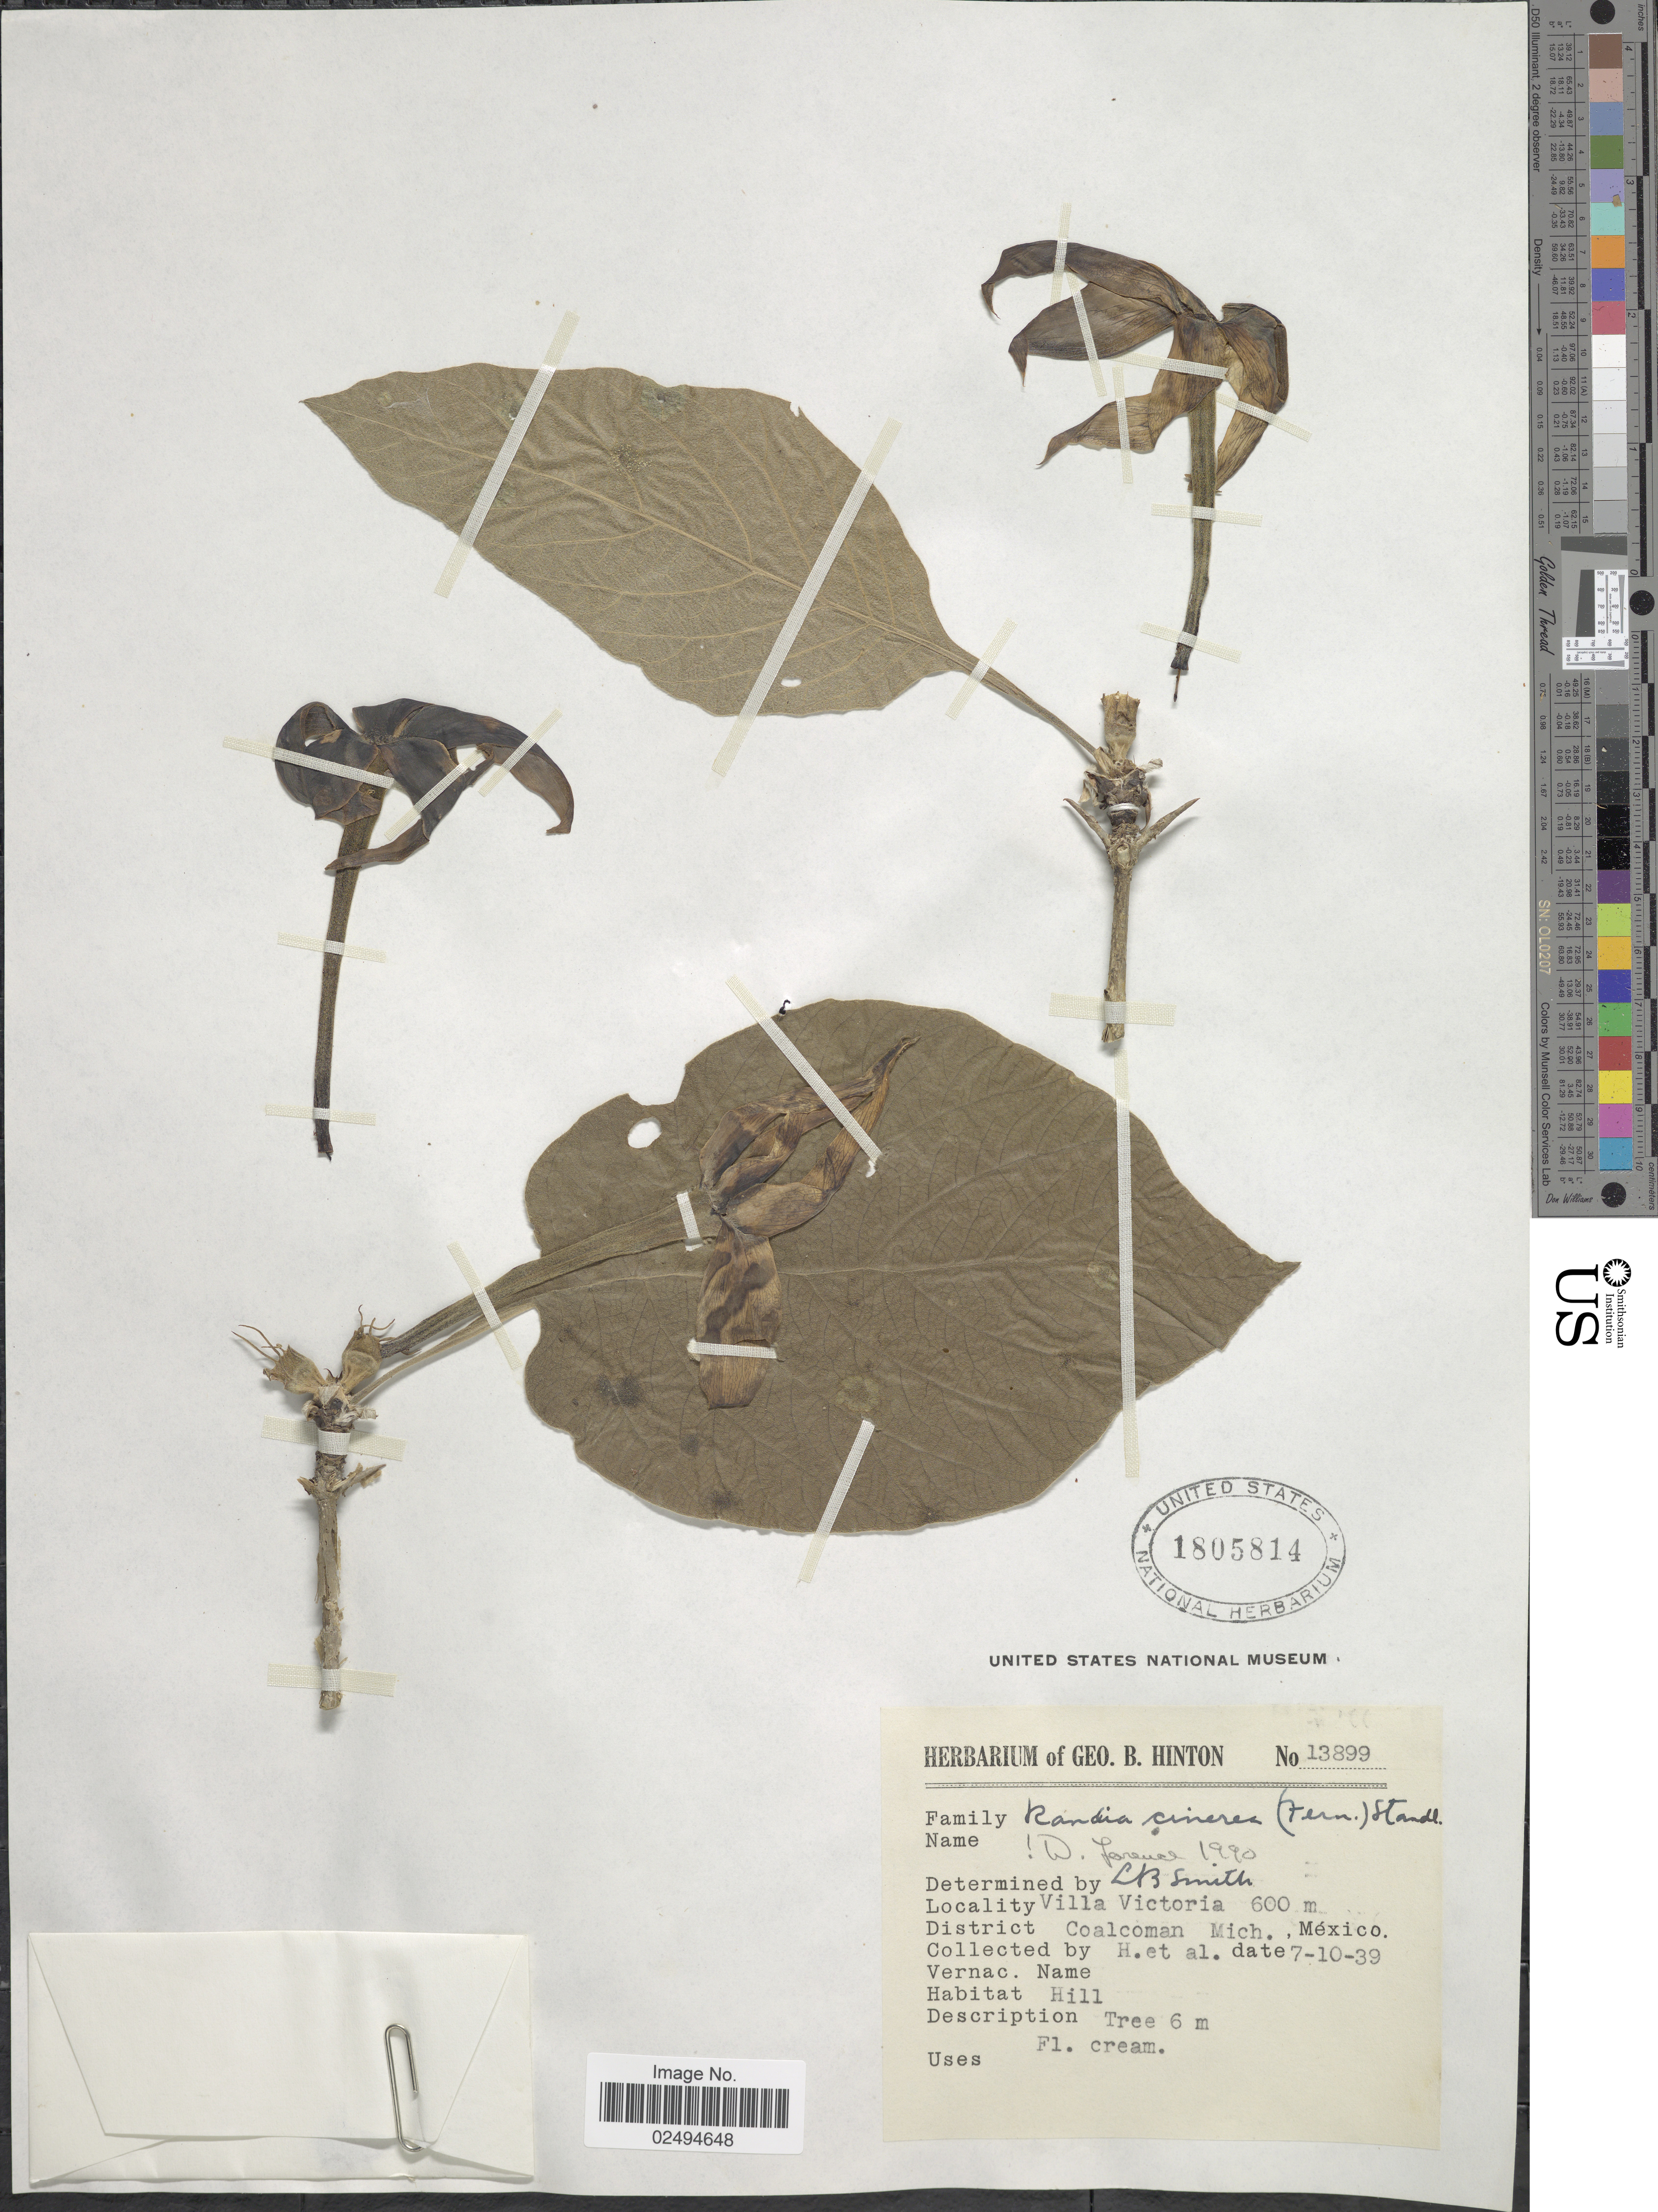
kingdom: Plantae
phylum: Tracheophyta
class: Magnoliopsida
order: Gentianales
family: Rubiaceae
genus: Randia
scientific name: Randia cinerea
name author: (Fernald) Standl.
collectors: G. B. Hinton & et al.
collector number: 13899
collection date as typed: Transcribed d/m/y: 10/7/39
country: Mexico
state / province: Michoacán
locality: Villa Victoria, District Coalman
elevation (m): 600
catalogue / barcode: US 1805814